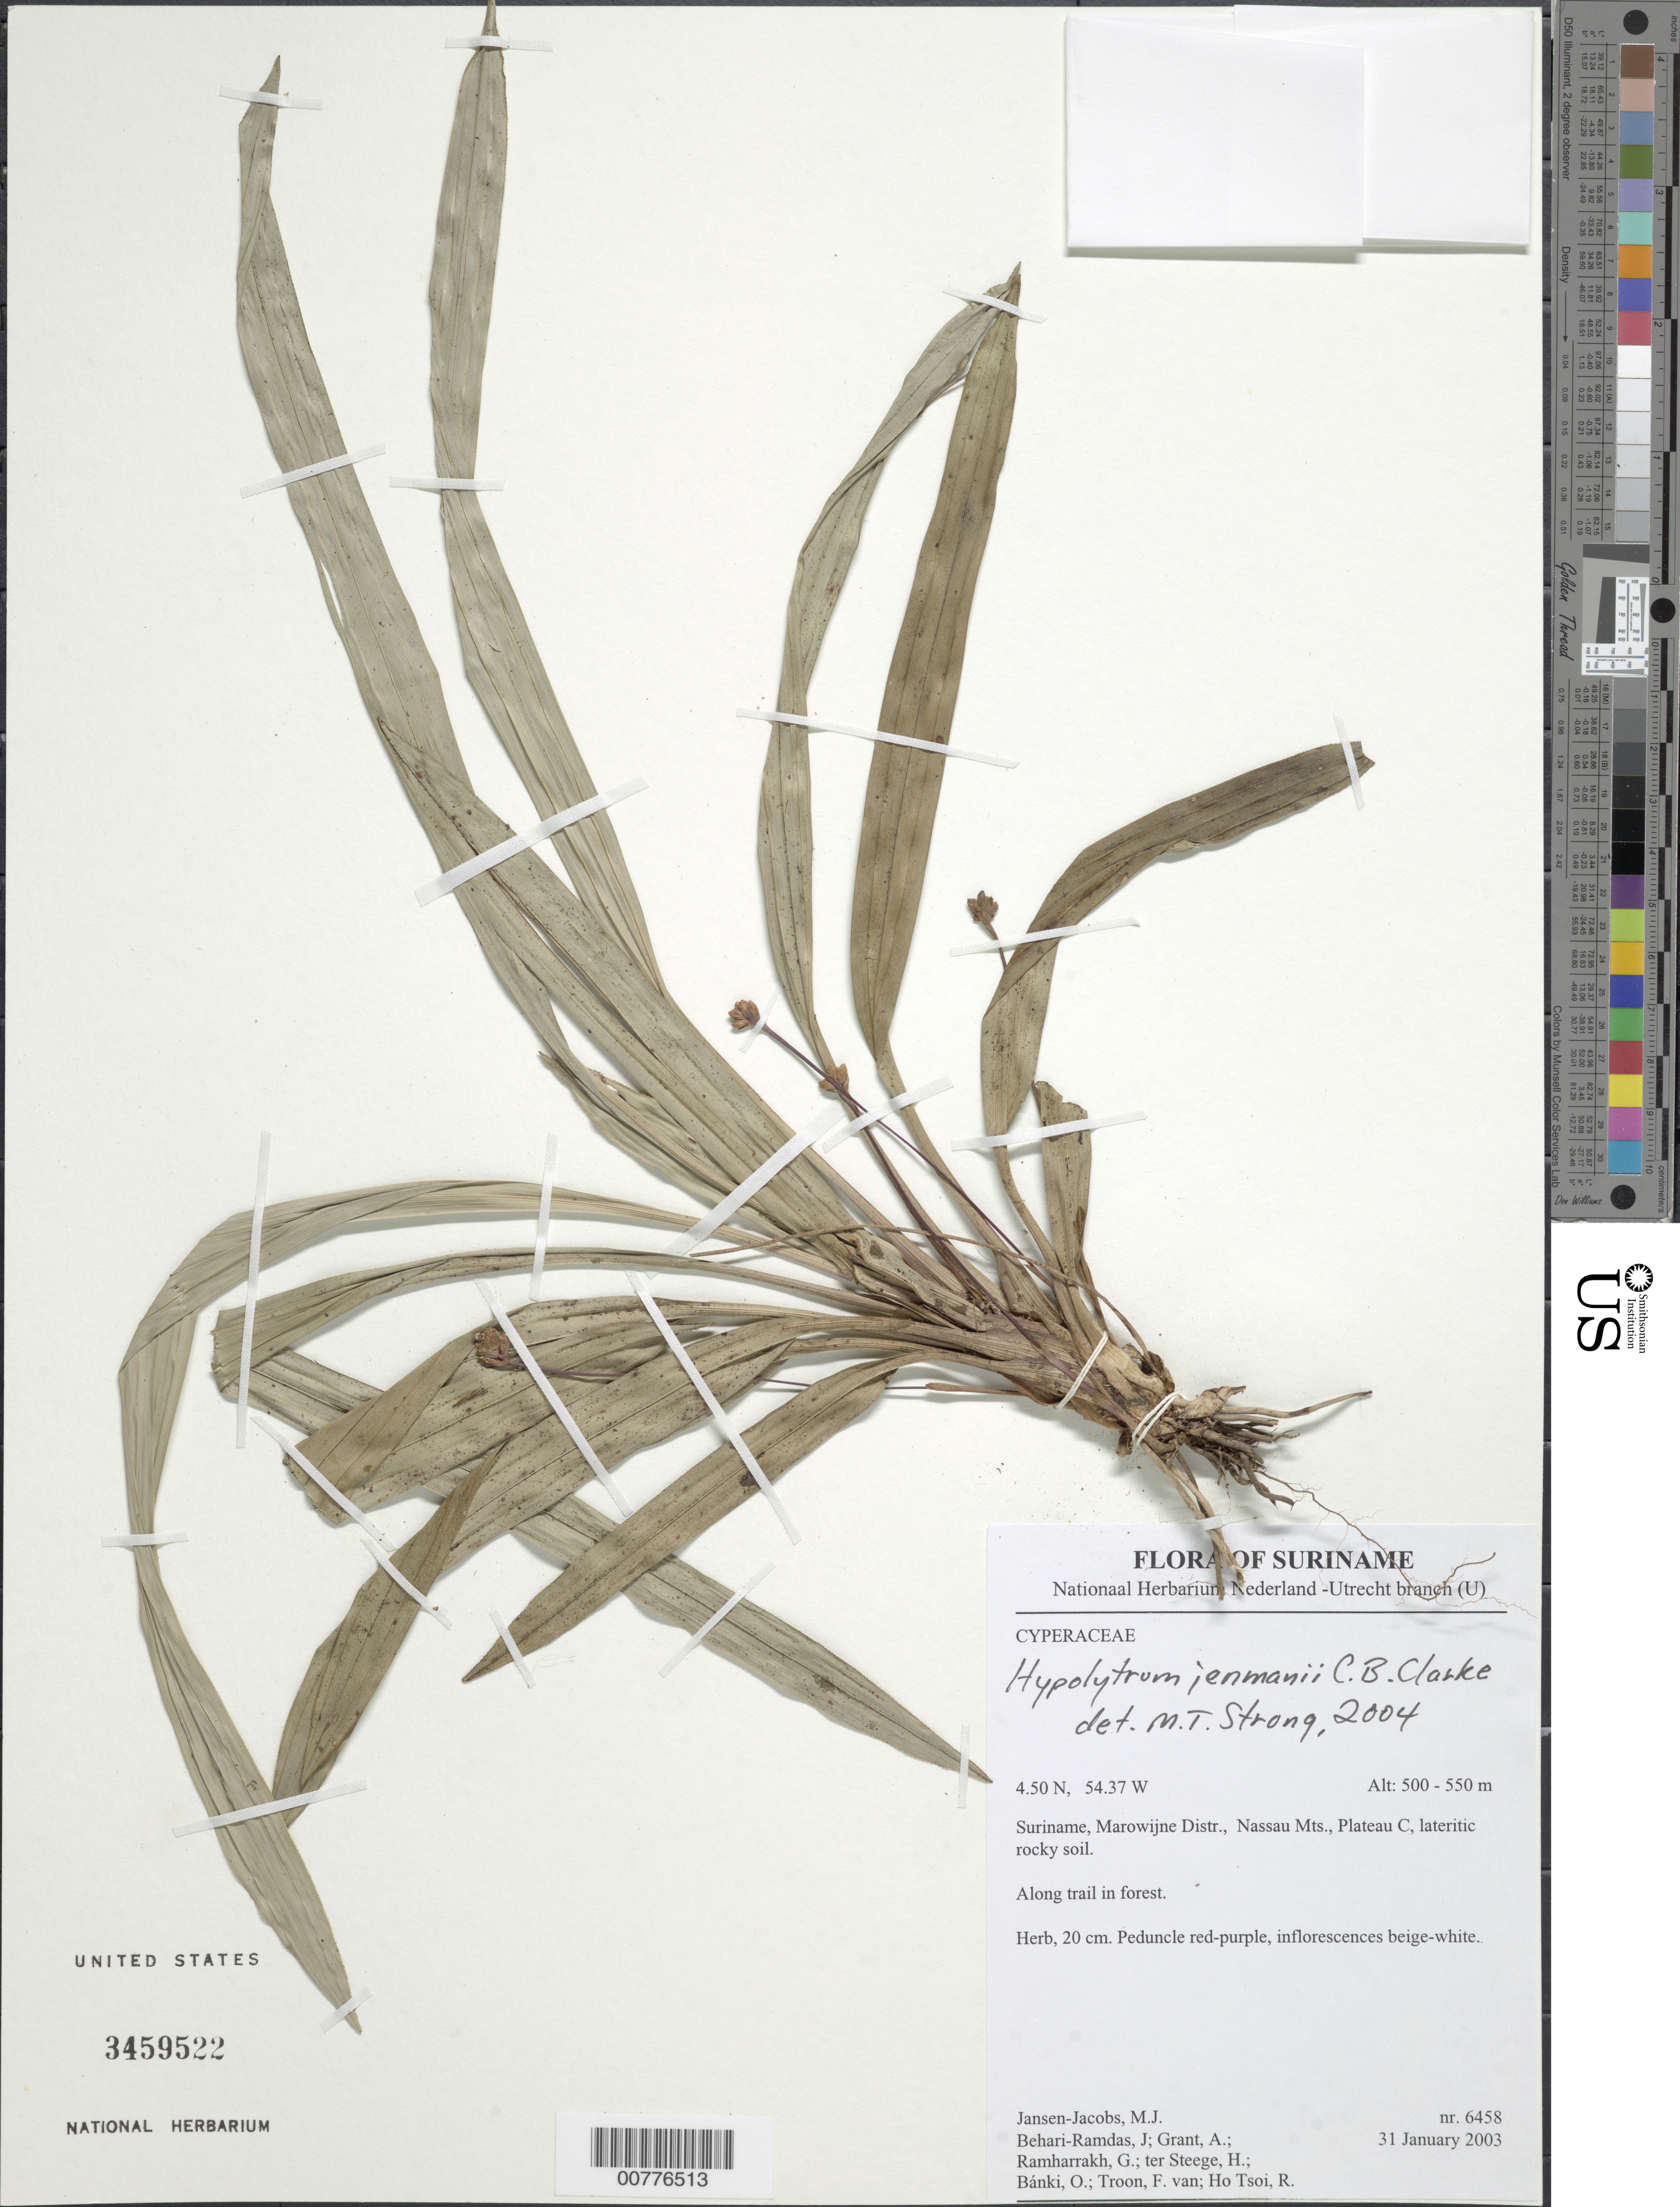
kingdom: Plantae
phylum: Tracheophyta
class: Liliopsida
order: Poales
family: Cyperaceae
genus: Hypolytrum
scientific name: Hypolytrum jenmanii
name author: C.B. Clarke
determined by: Strong, M. T., (US), Smithsonian Institution - National Museum of Natural History (UNITED STATES)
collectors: M. J. Jansen-Jacobs, J. Behari-Ramdas, A. Grant, G. Ramharrakh, H. ter Steege, O. Bánki, F. Van Troon & R. Ho Tsoi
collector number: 6458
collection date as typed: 31-Jan-03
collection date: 2003-01-31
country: Suriname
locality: Morowijne Dist; Nassau Mts, Plateau C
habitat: Lateritic rocky soil; along trail in forest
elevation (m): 500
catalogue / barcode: US 3459522